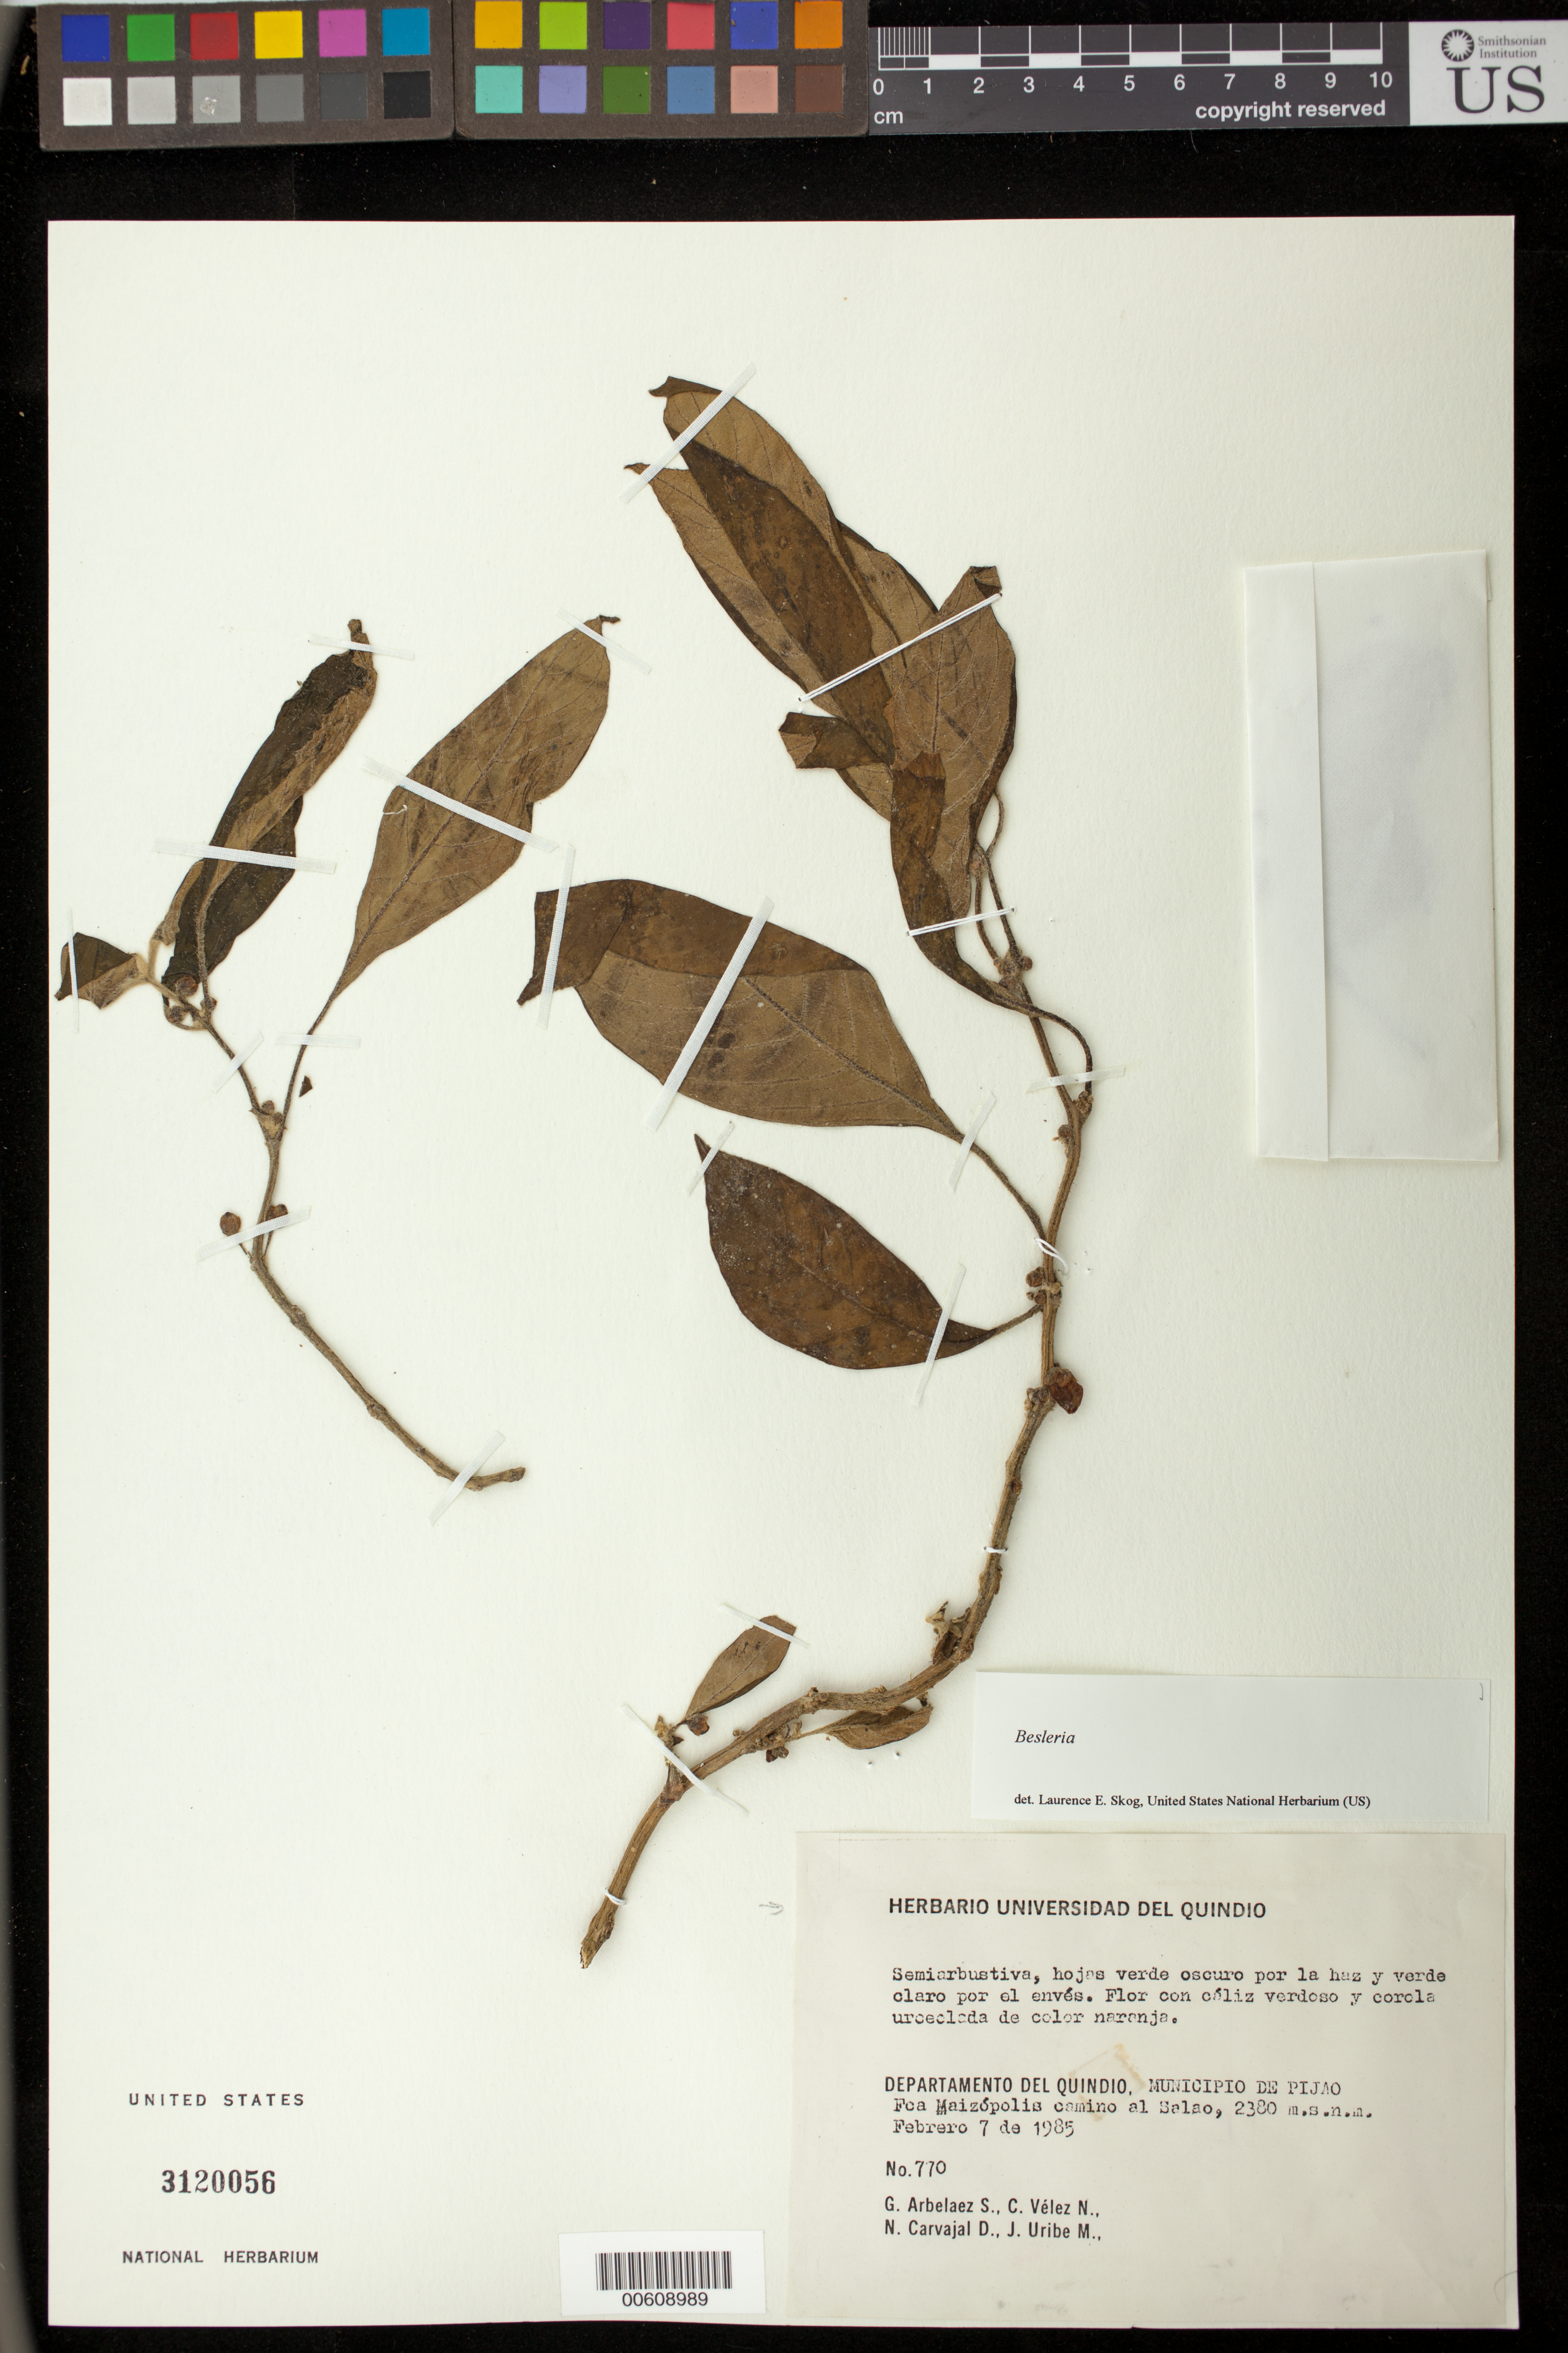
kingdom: Plantae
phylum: Tracheophyta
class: Magnoliopsida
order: Lamiales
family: Gesneriaceae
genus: Besleria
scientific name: Besleria sp.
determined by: Skog, Laurence E.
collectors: G. Arbelaez S., C. Vélez N., N. Carvajal D. & J. Uribe M.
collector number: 770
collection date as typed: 07 Feb 1985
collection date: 1985-02-07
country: Colombia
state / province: Quindío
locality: Mpio. de Pijao; Fca. Maizópolis camino al Salao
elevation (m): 2380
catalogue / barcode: US 3120056